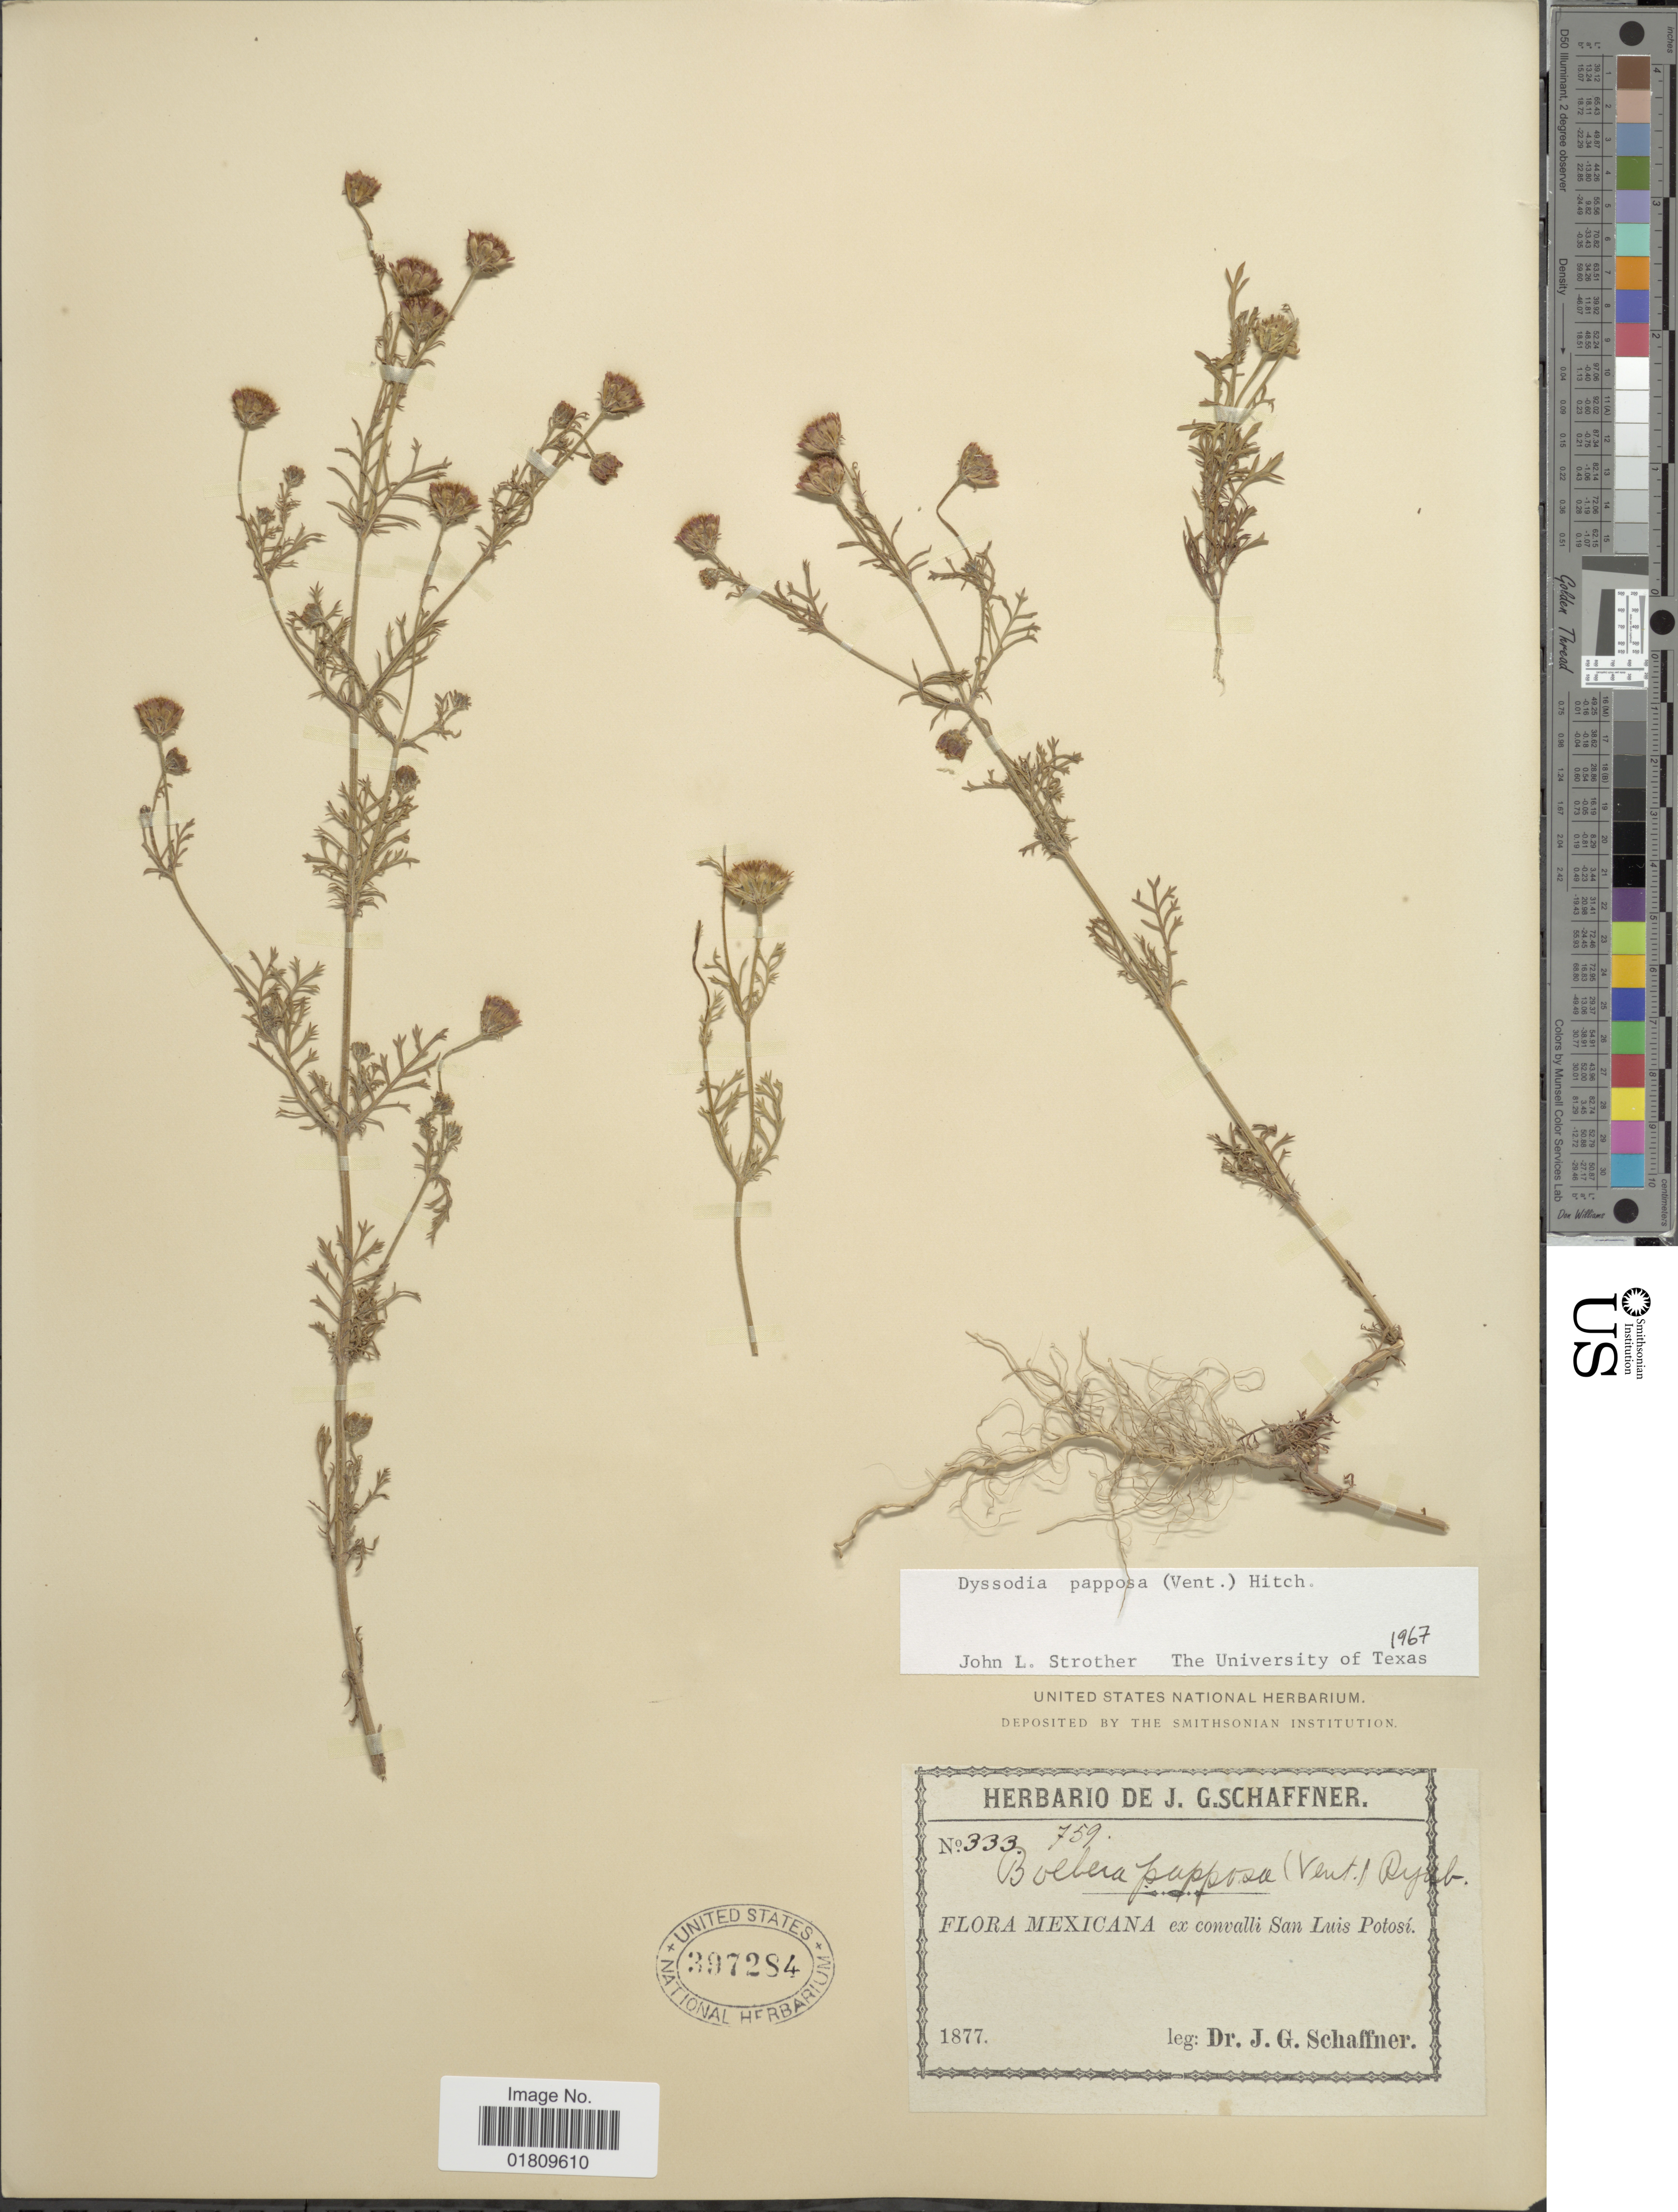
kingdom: Plantae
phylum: Tracheophyta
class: Magnoliopsida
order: Asterales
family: Asteraceae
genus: Dyssodia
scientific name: Dyssodia papposa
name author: (Vent.) Hitchc.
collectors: J. G. Schaffner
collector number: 333/759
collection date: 1877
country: Mexico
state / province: San Luis Potosí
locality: Ex convalli San Luis Potosí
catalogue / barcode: US 397284